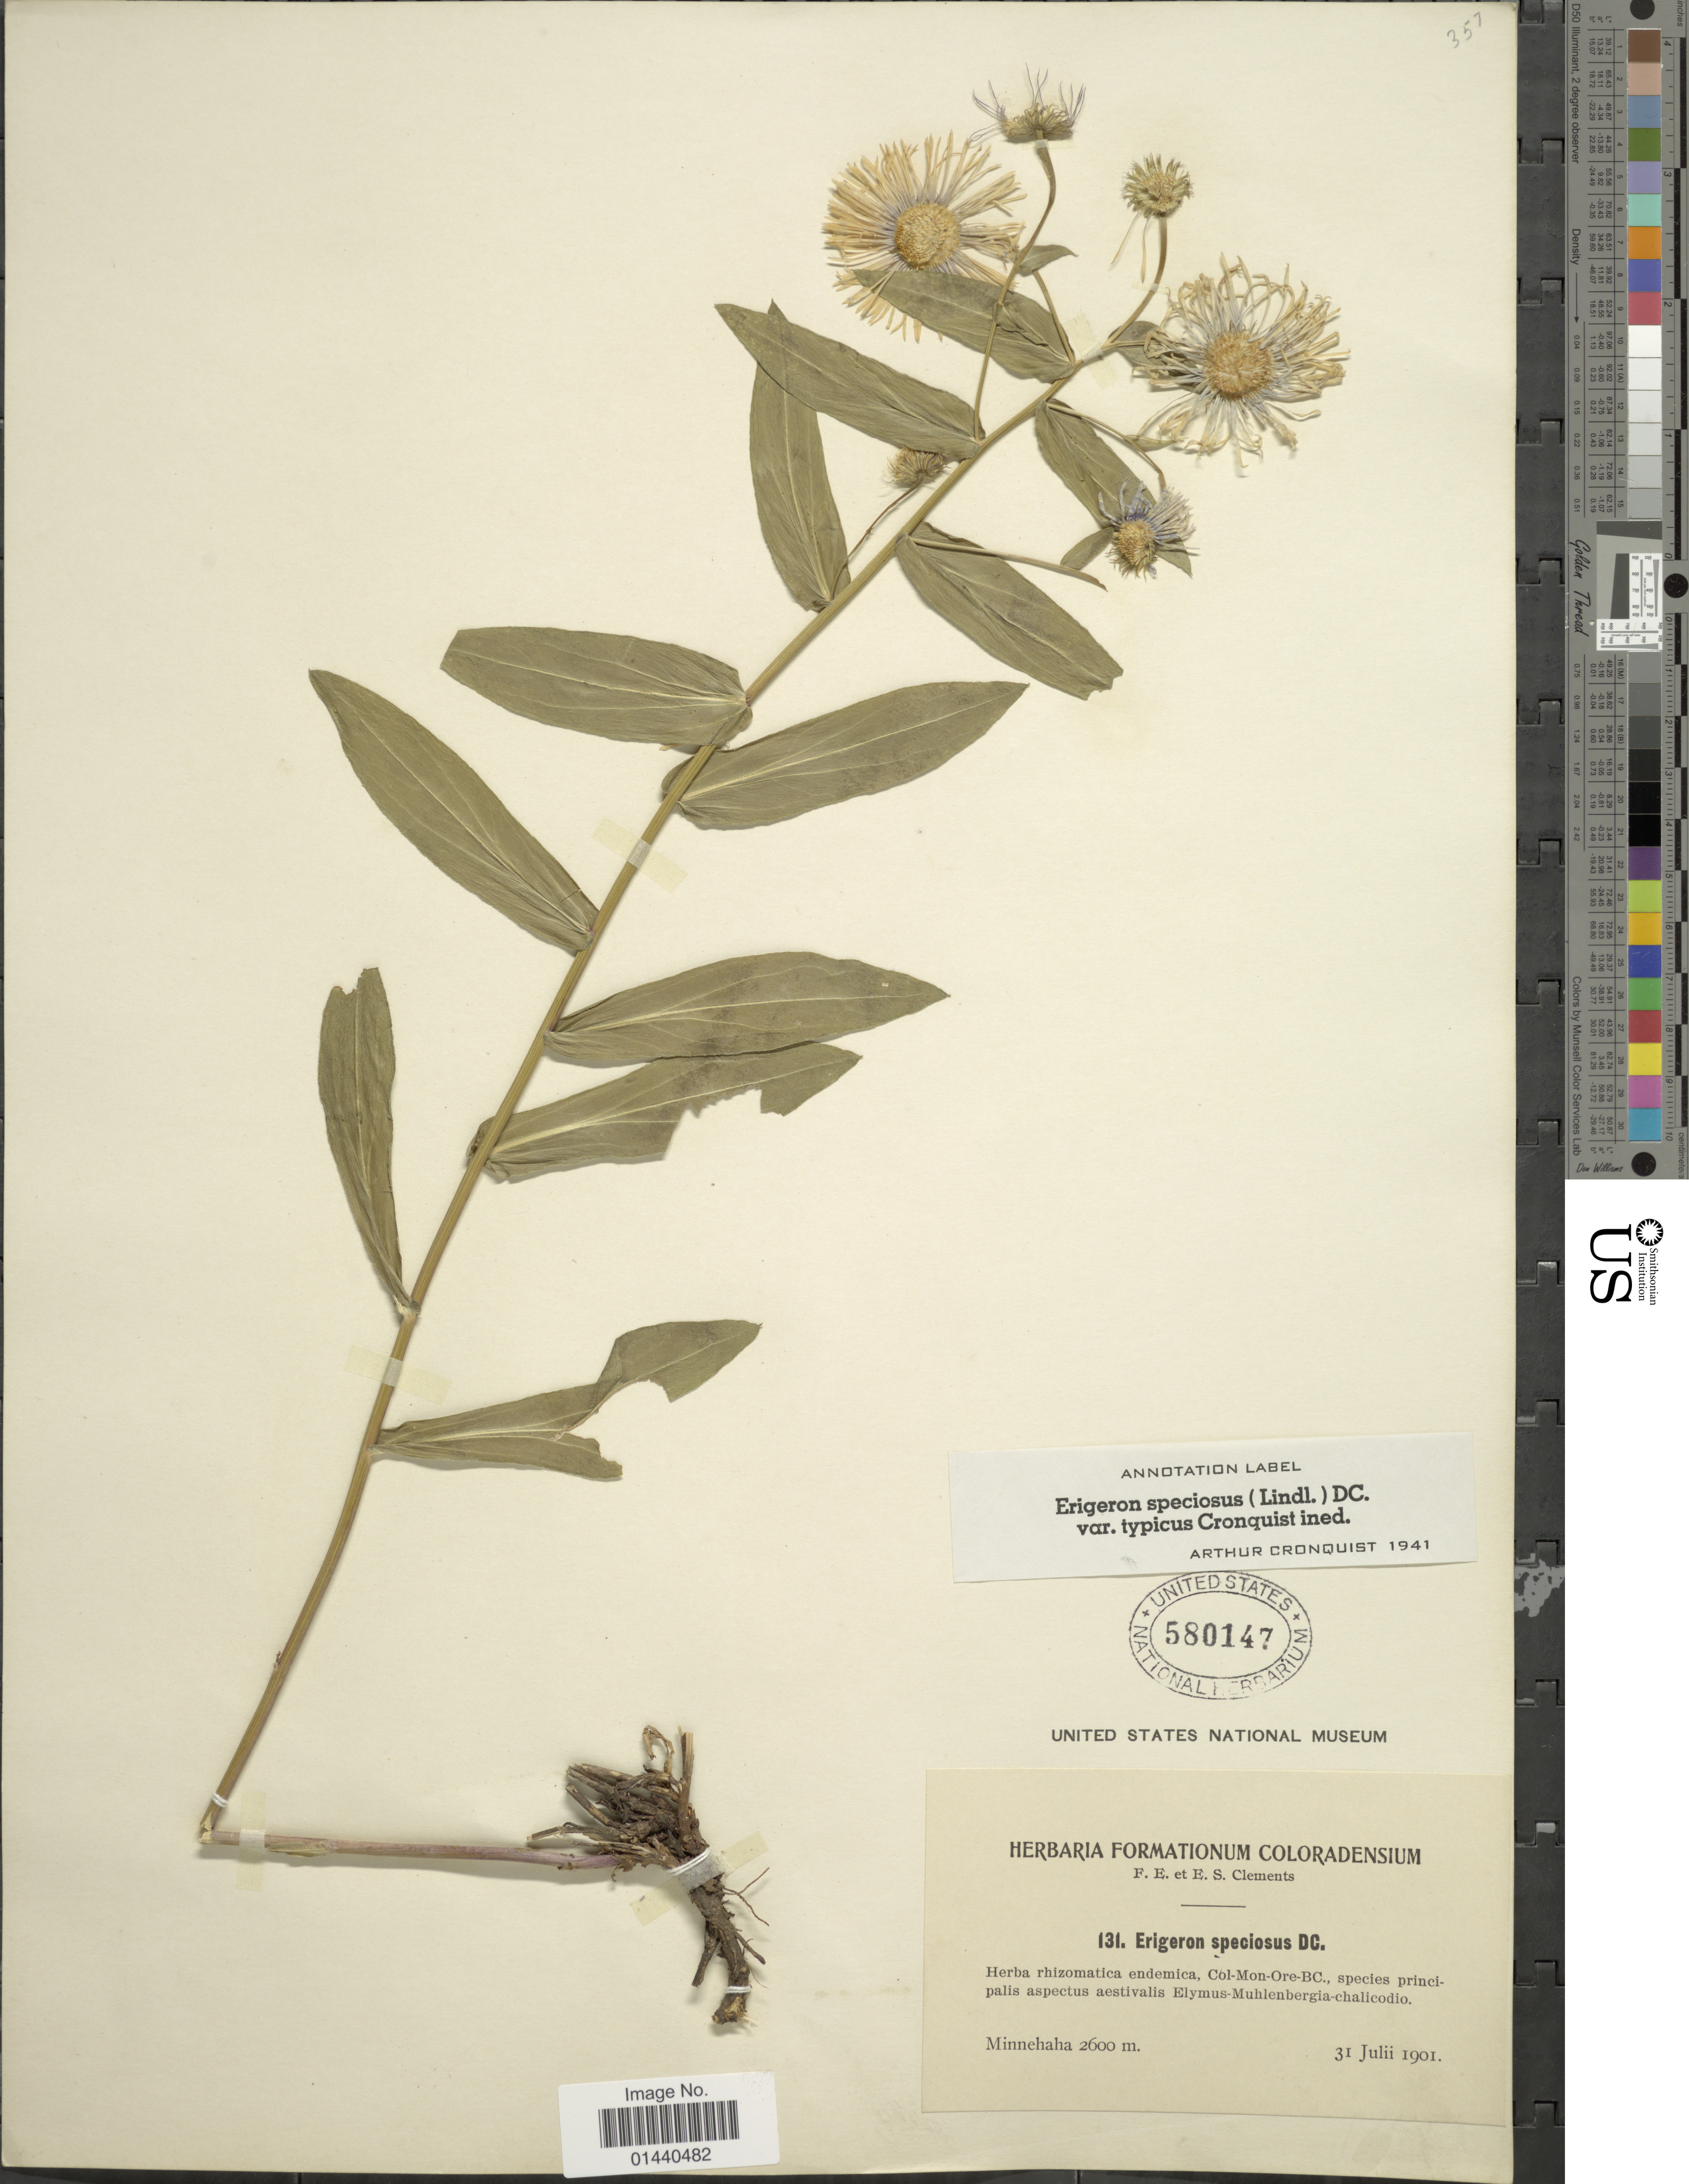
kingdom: Plantae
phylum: Tracheophyta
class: Magnoliopsida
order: Asterales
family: Asteraceae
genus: Erigeron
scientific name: Erigeron speciosus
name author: (Lindl.) DC.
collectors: F. E. Clements & E. S. Clements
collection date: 1901-07-31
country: United States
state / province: Colorado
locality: Minnehaha.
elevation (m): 2600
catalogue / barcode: US 580147